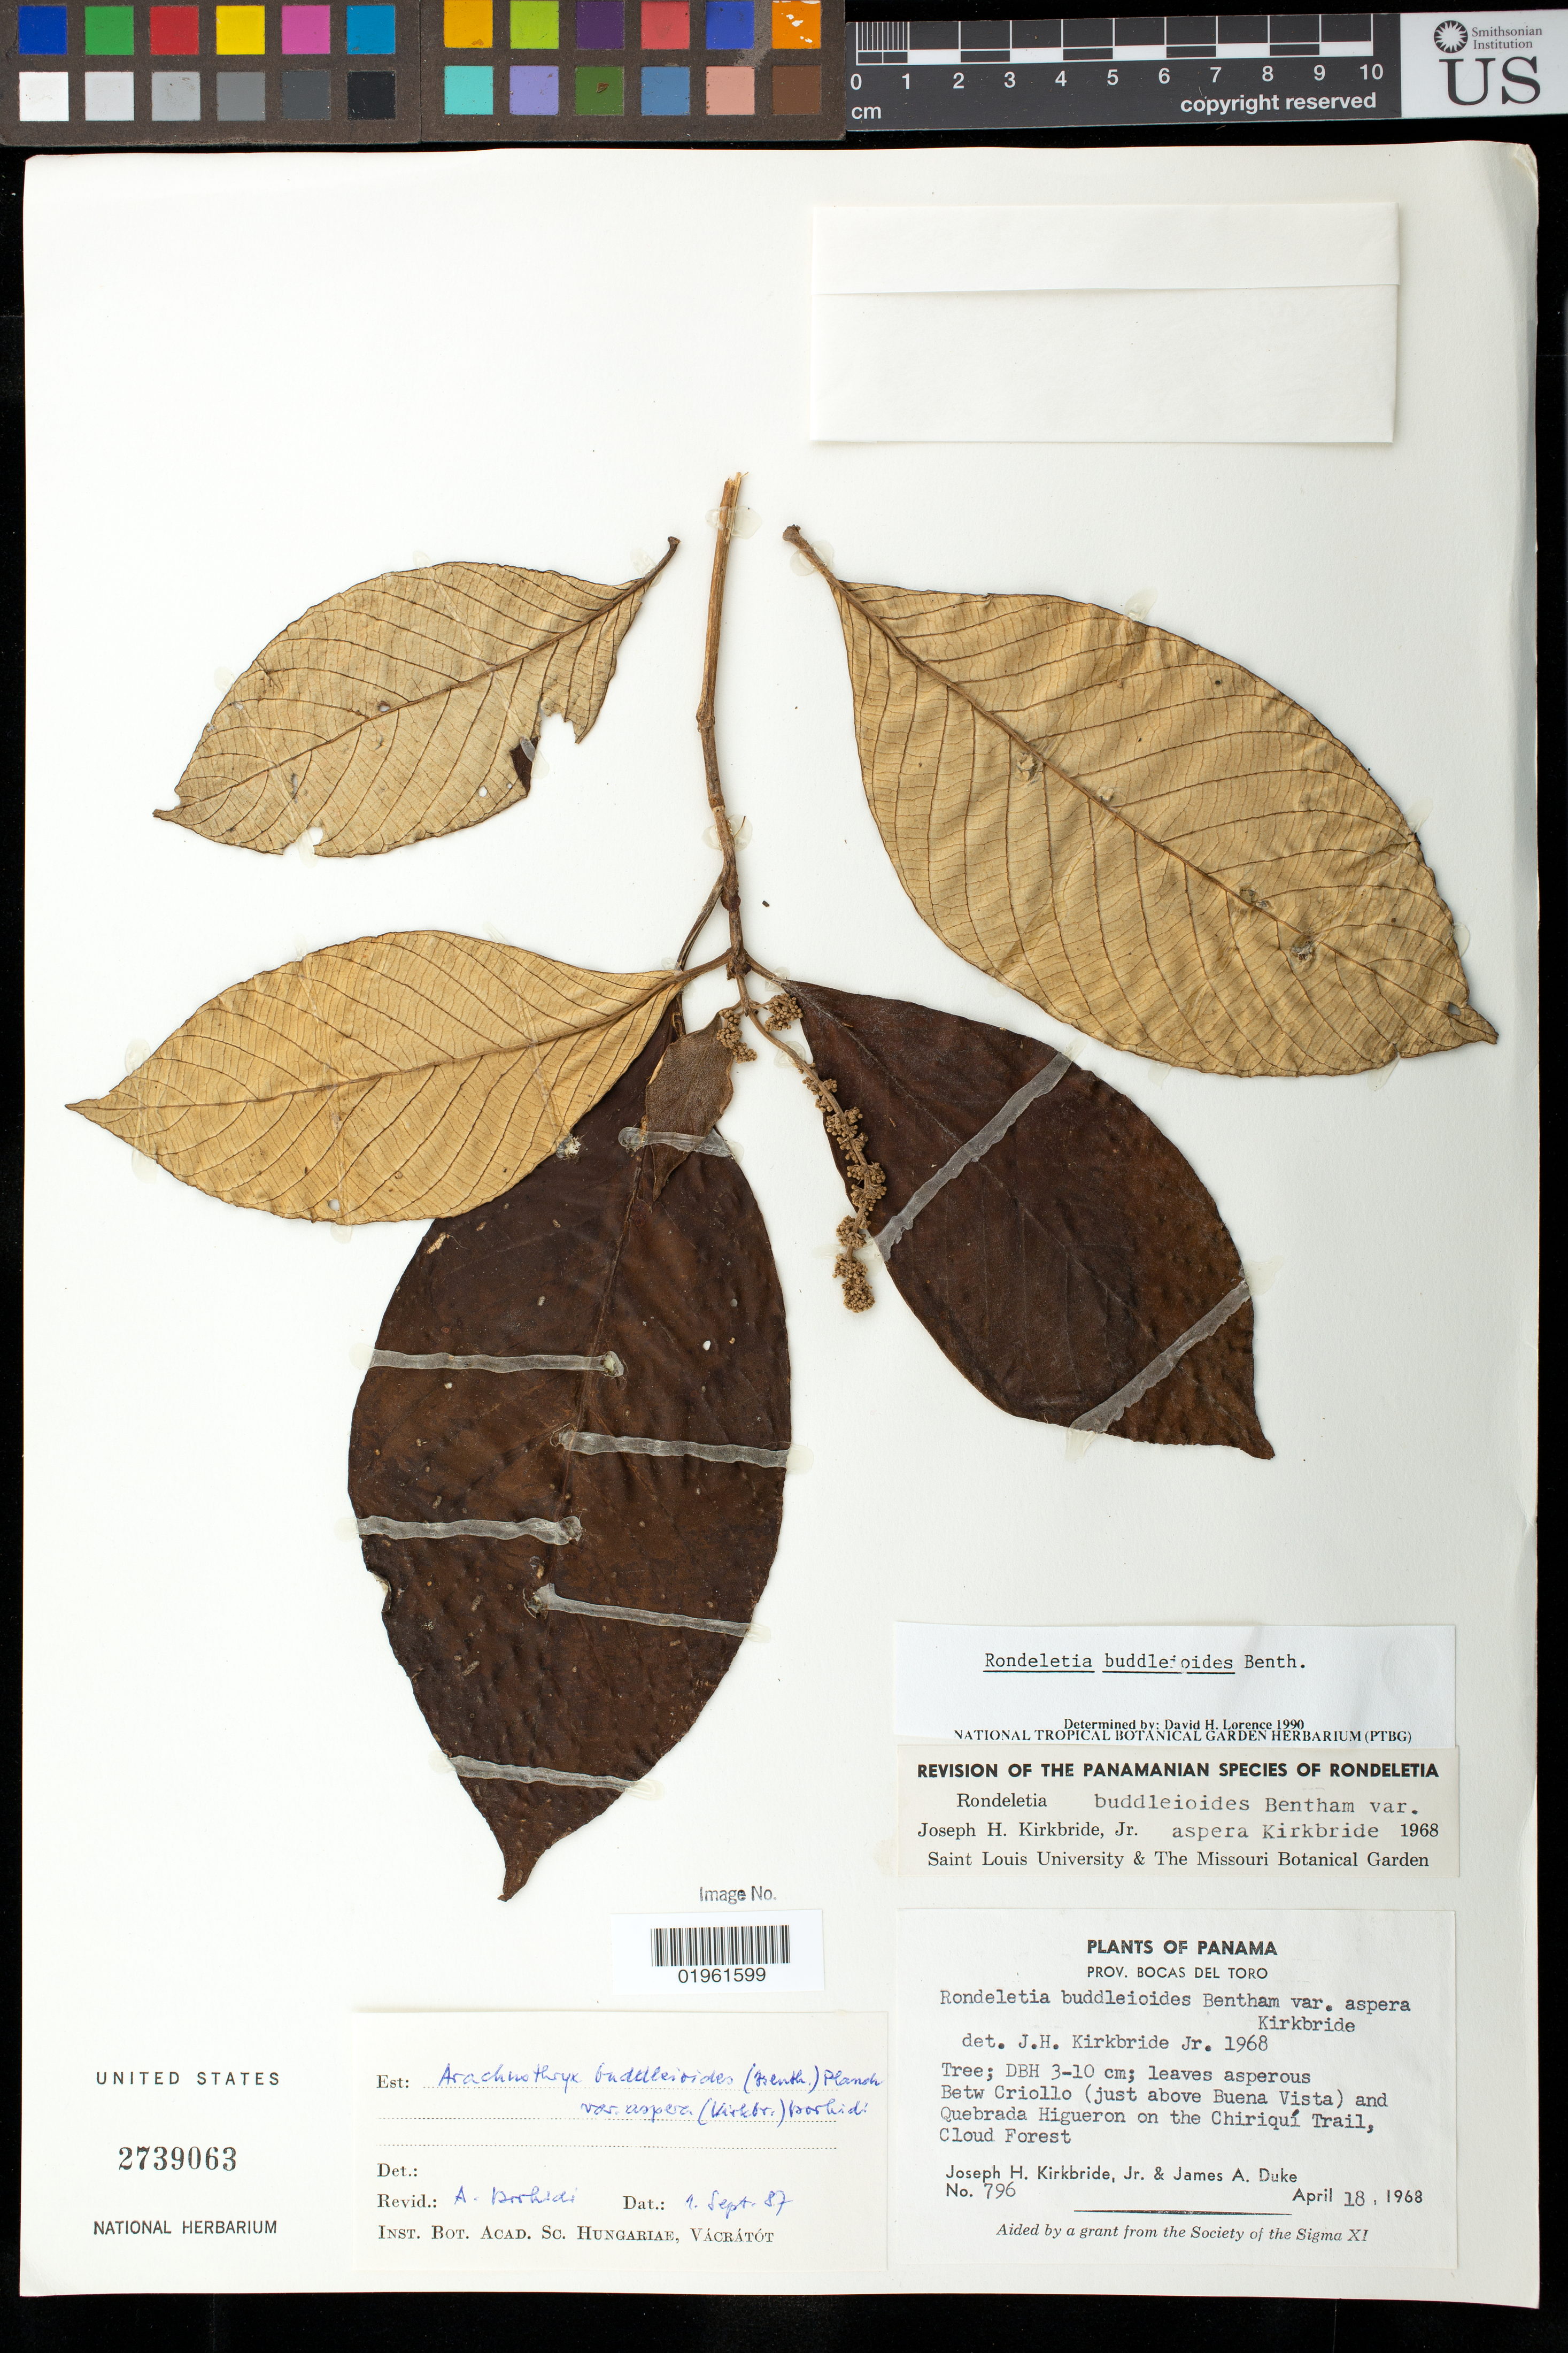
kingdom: Plantae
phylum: Tracheophyta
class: Magnoliopsida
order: Gentianales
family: Rubiaceae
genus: Rondeletia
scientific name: Rondeletia buddleioides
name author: Benth.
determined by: Lorence, David H., (PTBG), National Tropical Botanical Garden (UNITED STATES)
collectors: J. H. Kirkbride & J. A. Duke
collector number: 796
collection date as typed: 18 Apr 1968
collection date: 1968-04-18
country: Panama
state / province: Bocas del Toro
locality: Between Criollo (just above Buena Vista) and Quebrada Higueron on Chiriqui Trail, cloud forest.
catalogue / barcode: US 2739063